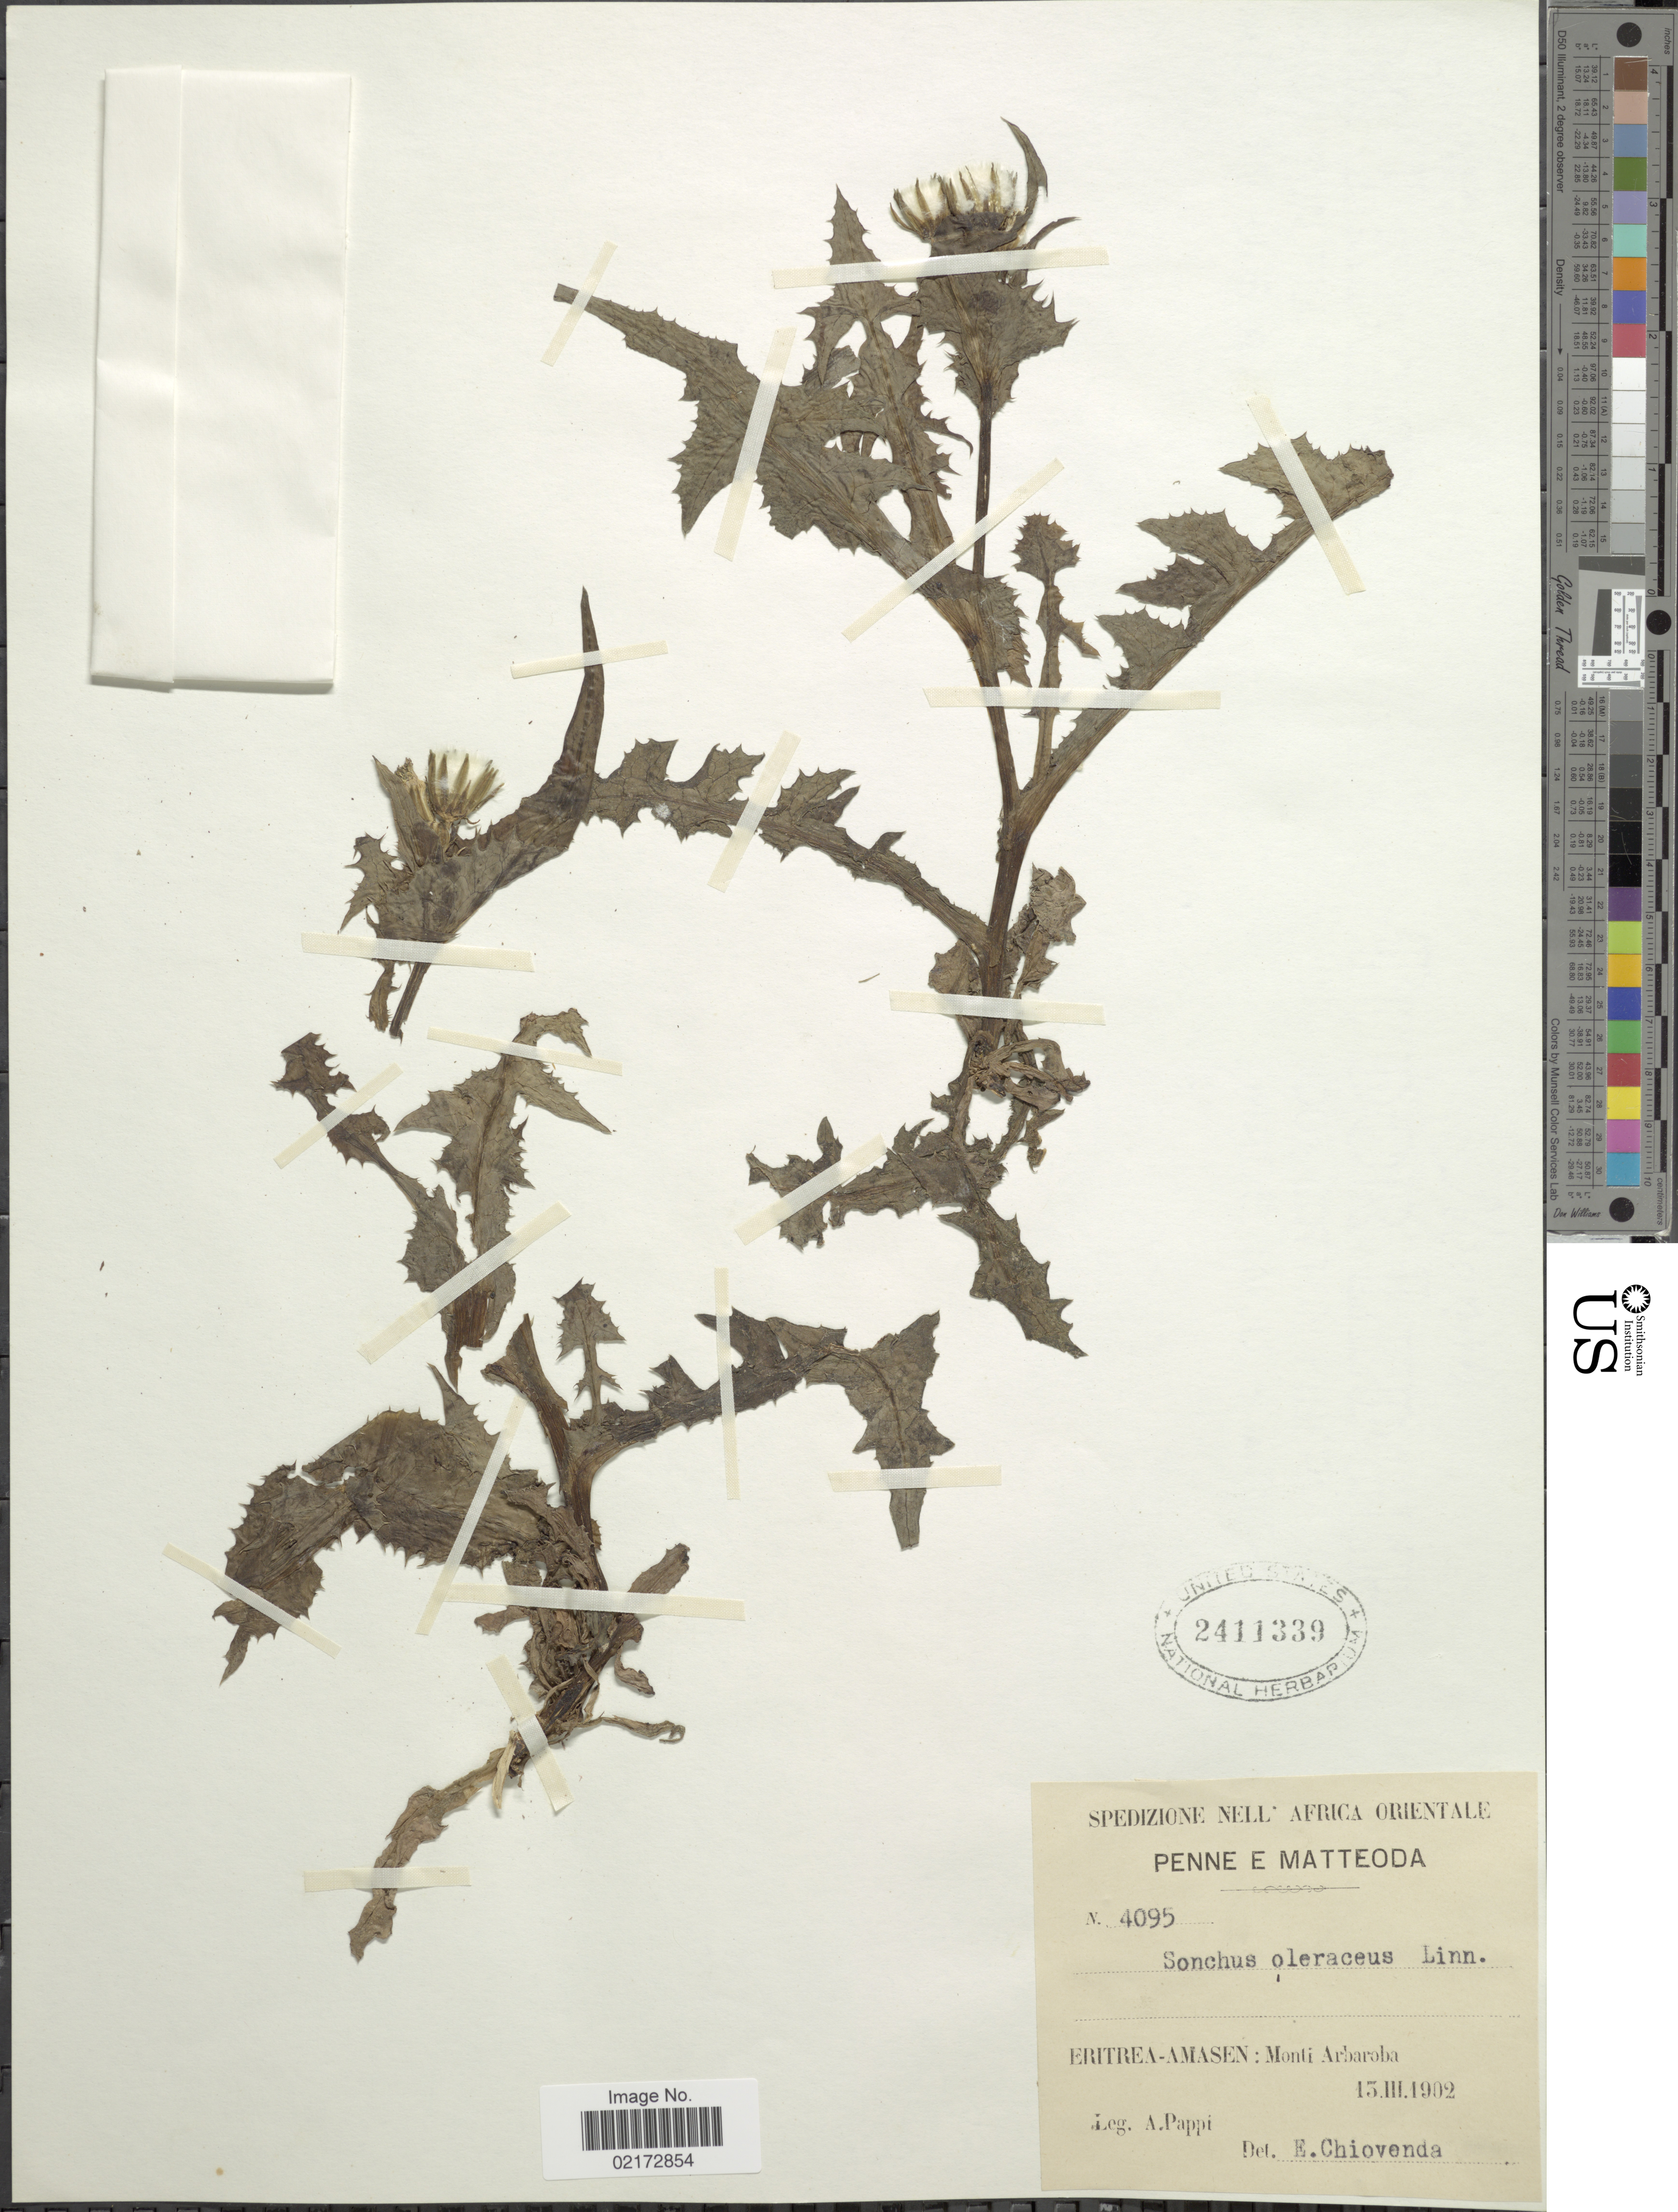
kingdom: Plantae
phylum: Tracheophyta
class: Magnoliopsida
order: Asterales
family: Asteraceae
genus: Sonchus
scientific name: Sonchus oleraceus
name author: L.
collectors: A. Pappi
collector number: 4095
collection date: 1902-03-15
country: Eritrea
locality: Eritrea-Amasen, Monti-Arbaroba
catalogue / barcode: US 2411339